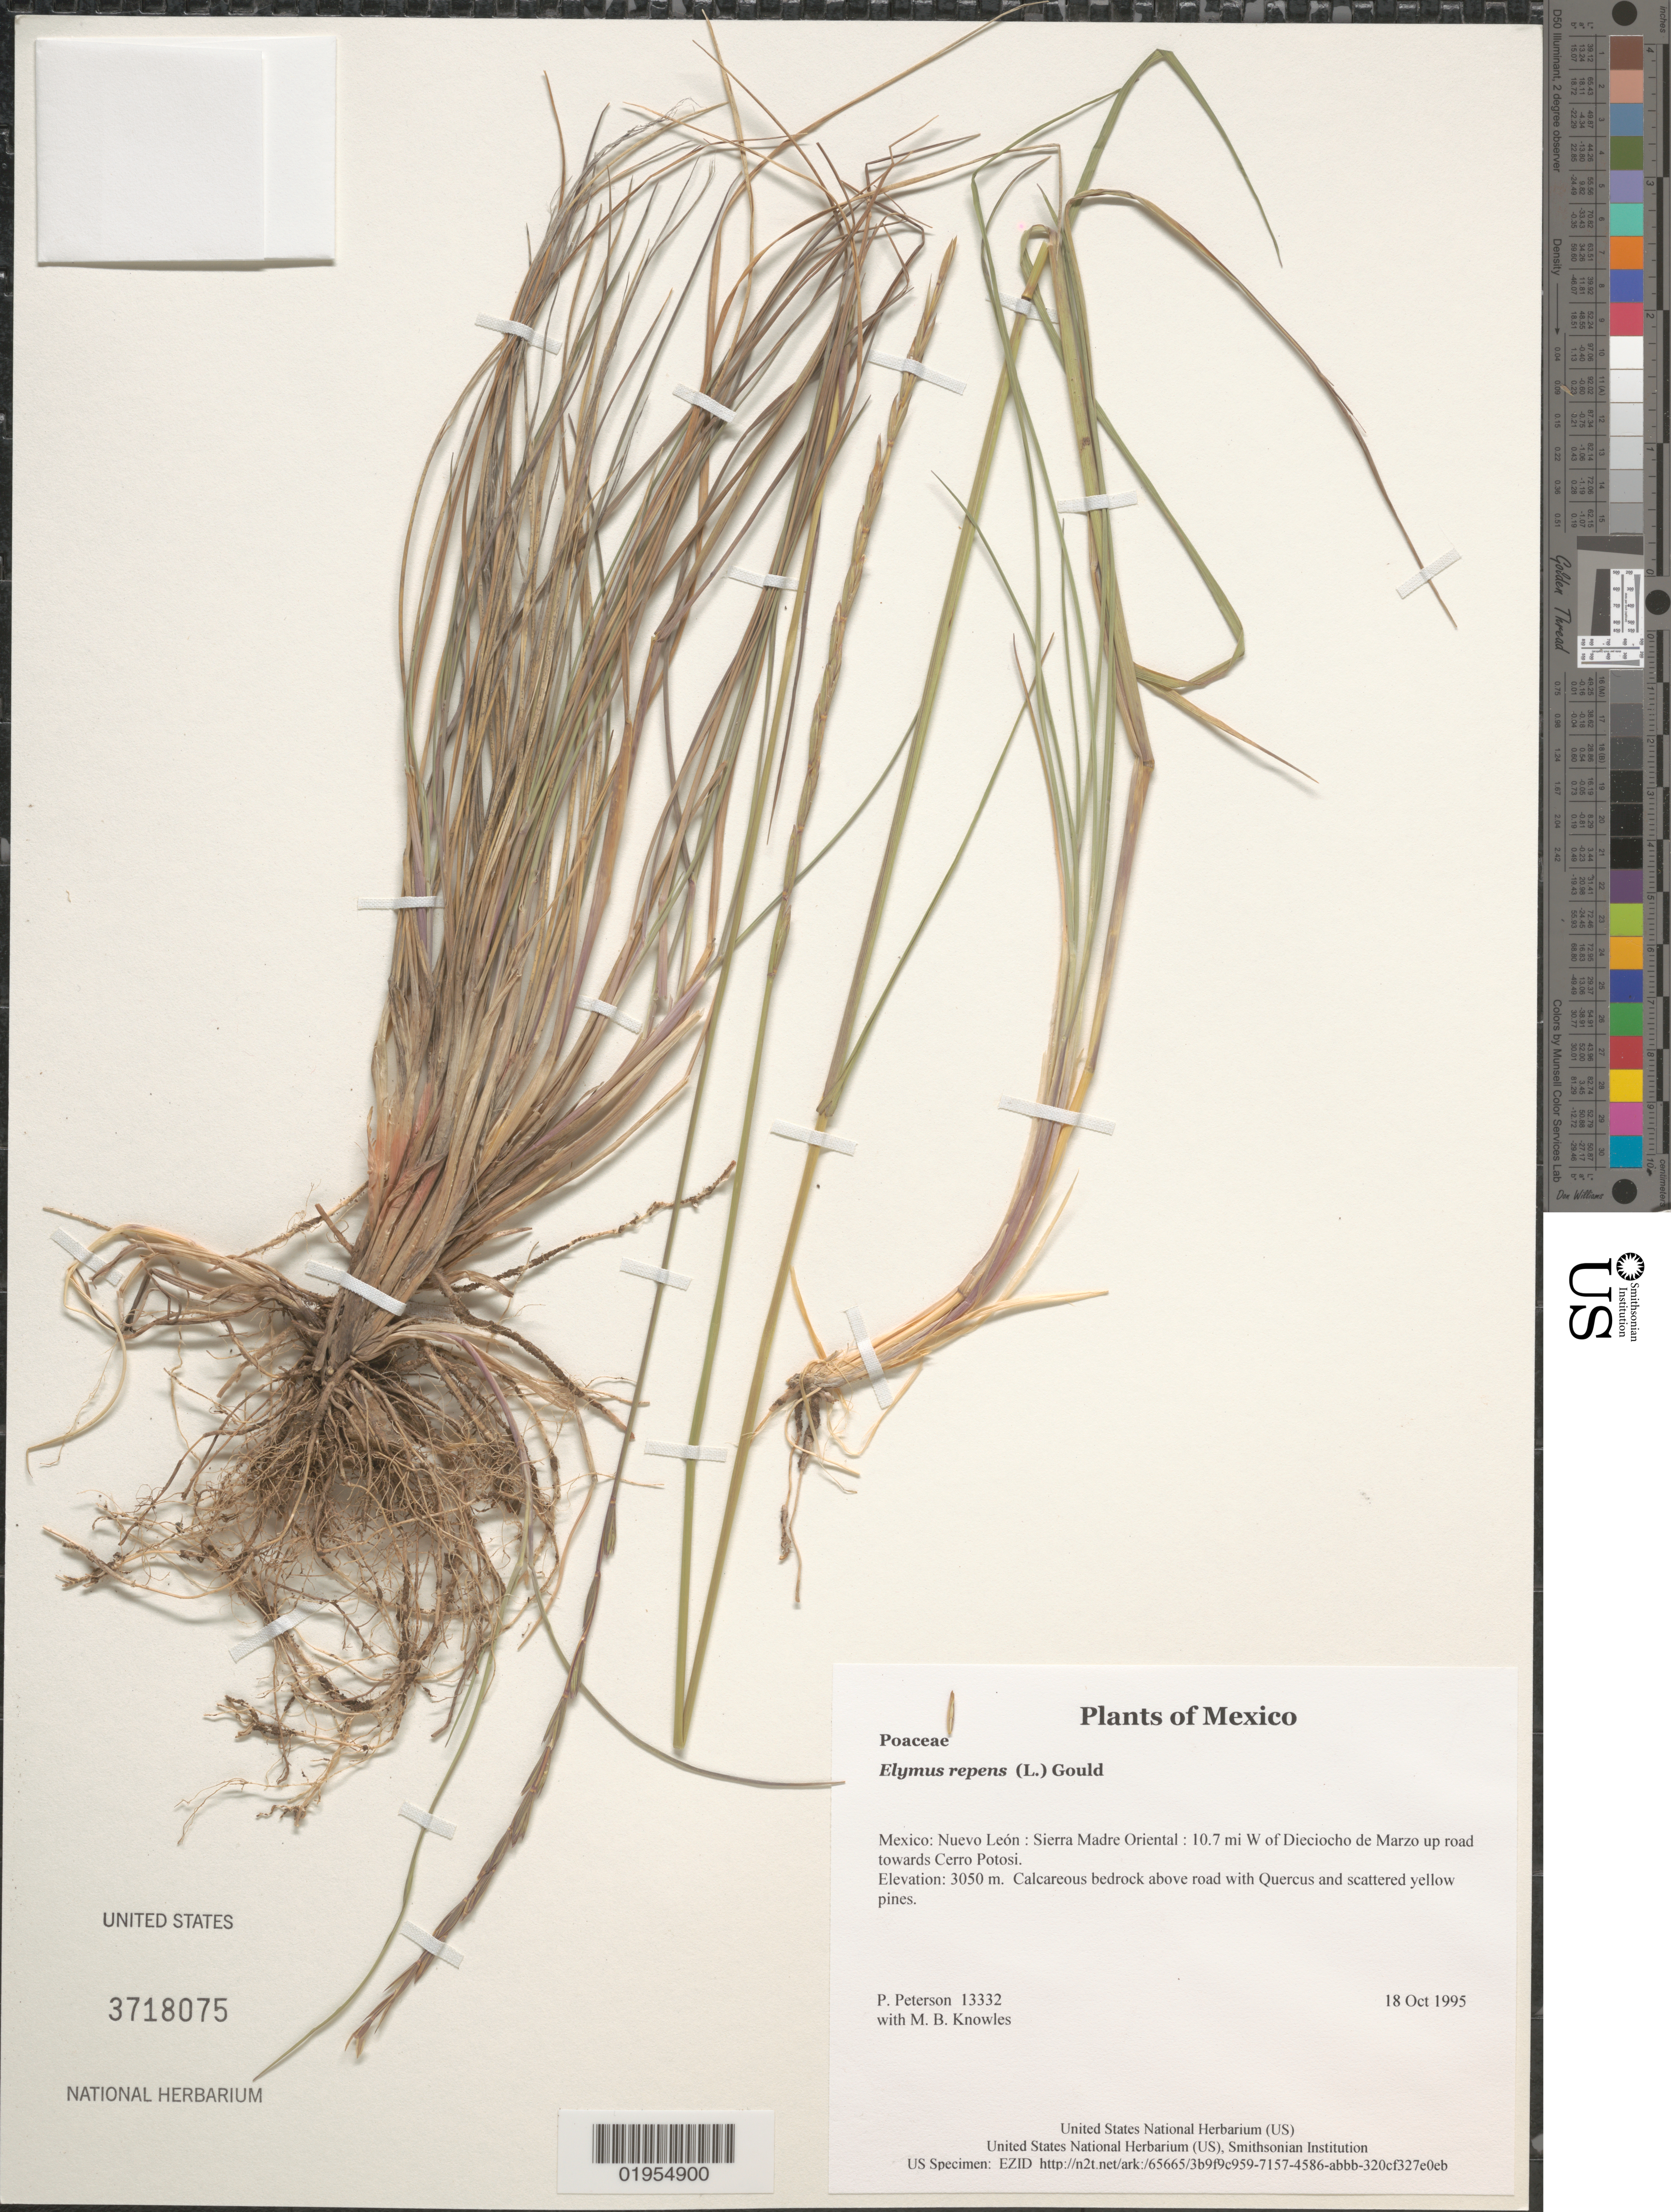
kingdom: Plantae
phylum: Tracheophyta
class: Liliopsida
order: Poales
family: Poaceae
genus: Elymus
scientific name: Elymus repens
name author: (L.) Gould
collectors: P. M. Peterson & M. B. Knowles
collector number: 13332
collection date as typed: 18 Oct 1995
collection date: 1995-10-18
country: Mexico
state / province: Nuevo León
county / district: Sierra Madre Oriental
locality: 10.7 mi W of Dieciocho de Marzo up road towards Cerro Potosi.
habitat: Calcareous bedrock above road with Quercus and scattered yellow pines.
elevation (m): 3050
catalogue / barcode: US 3718075